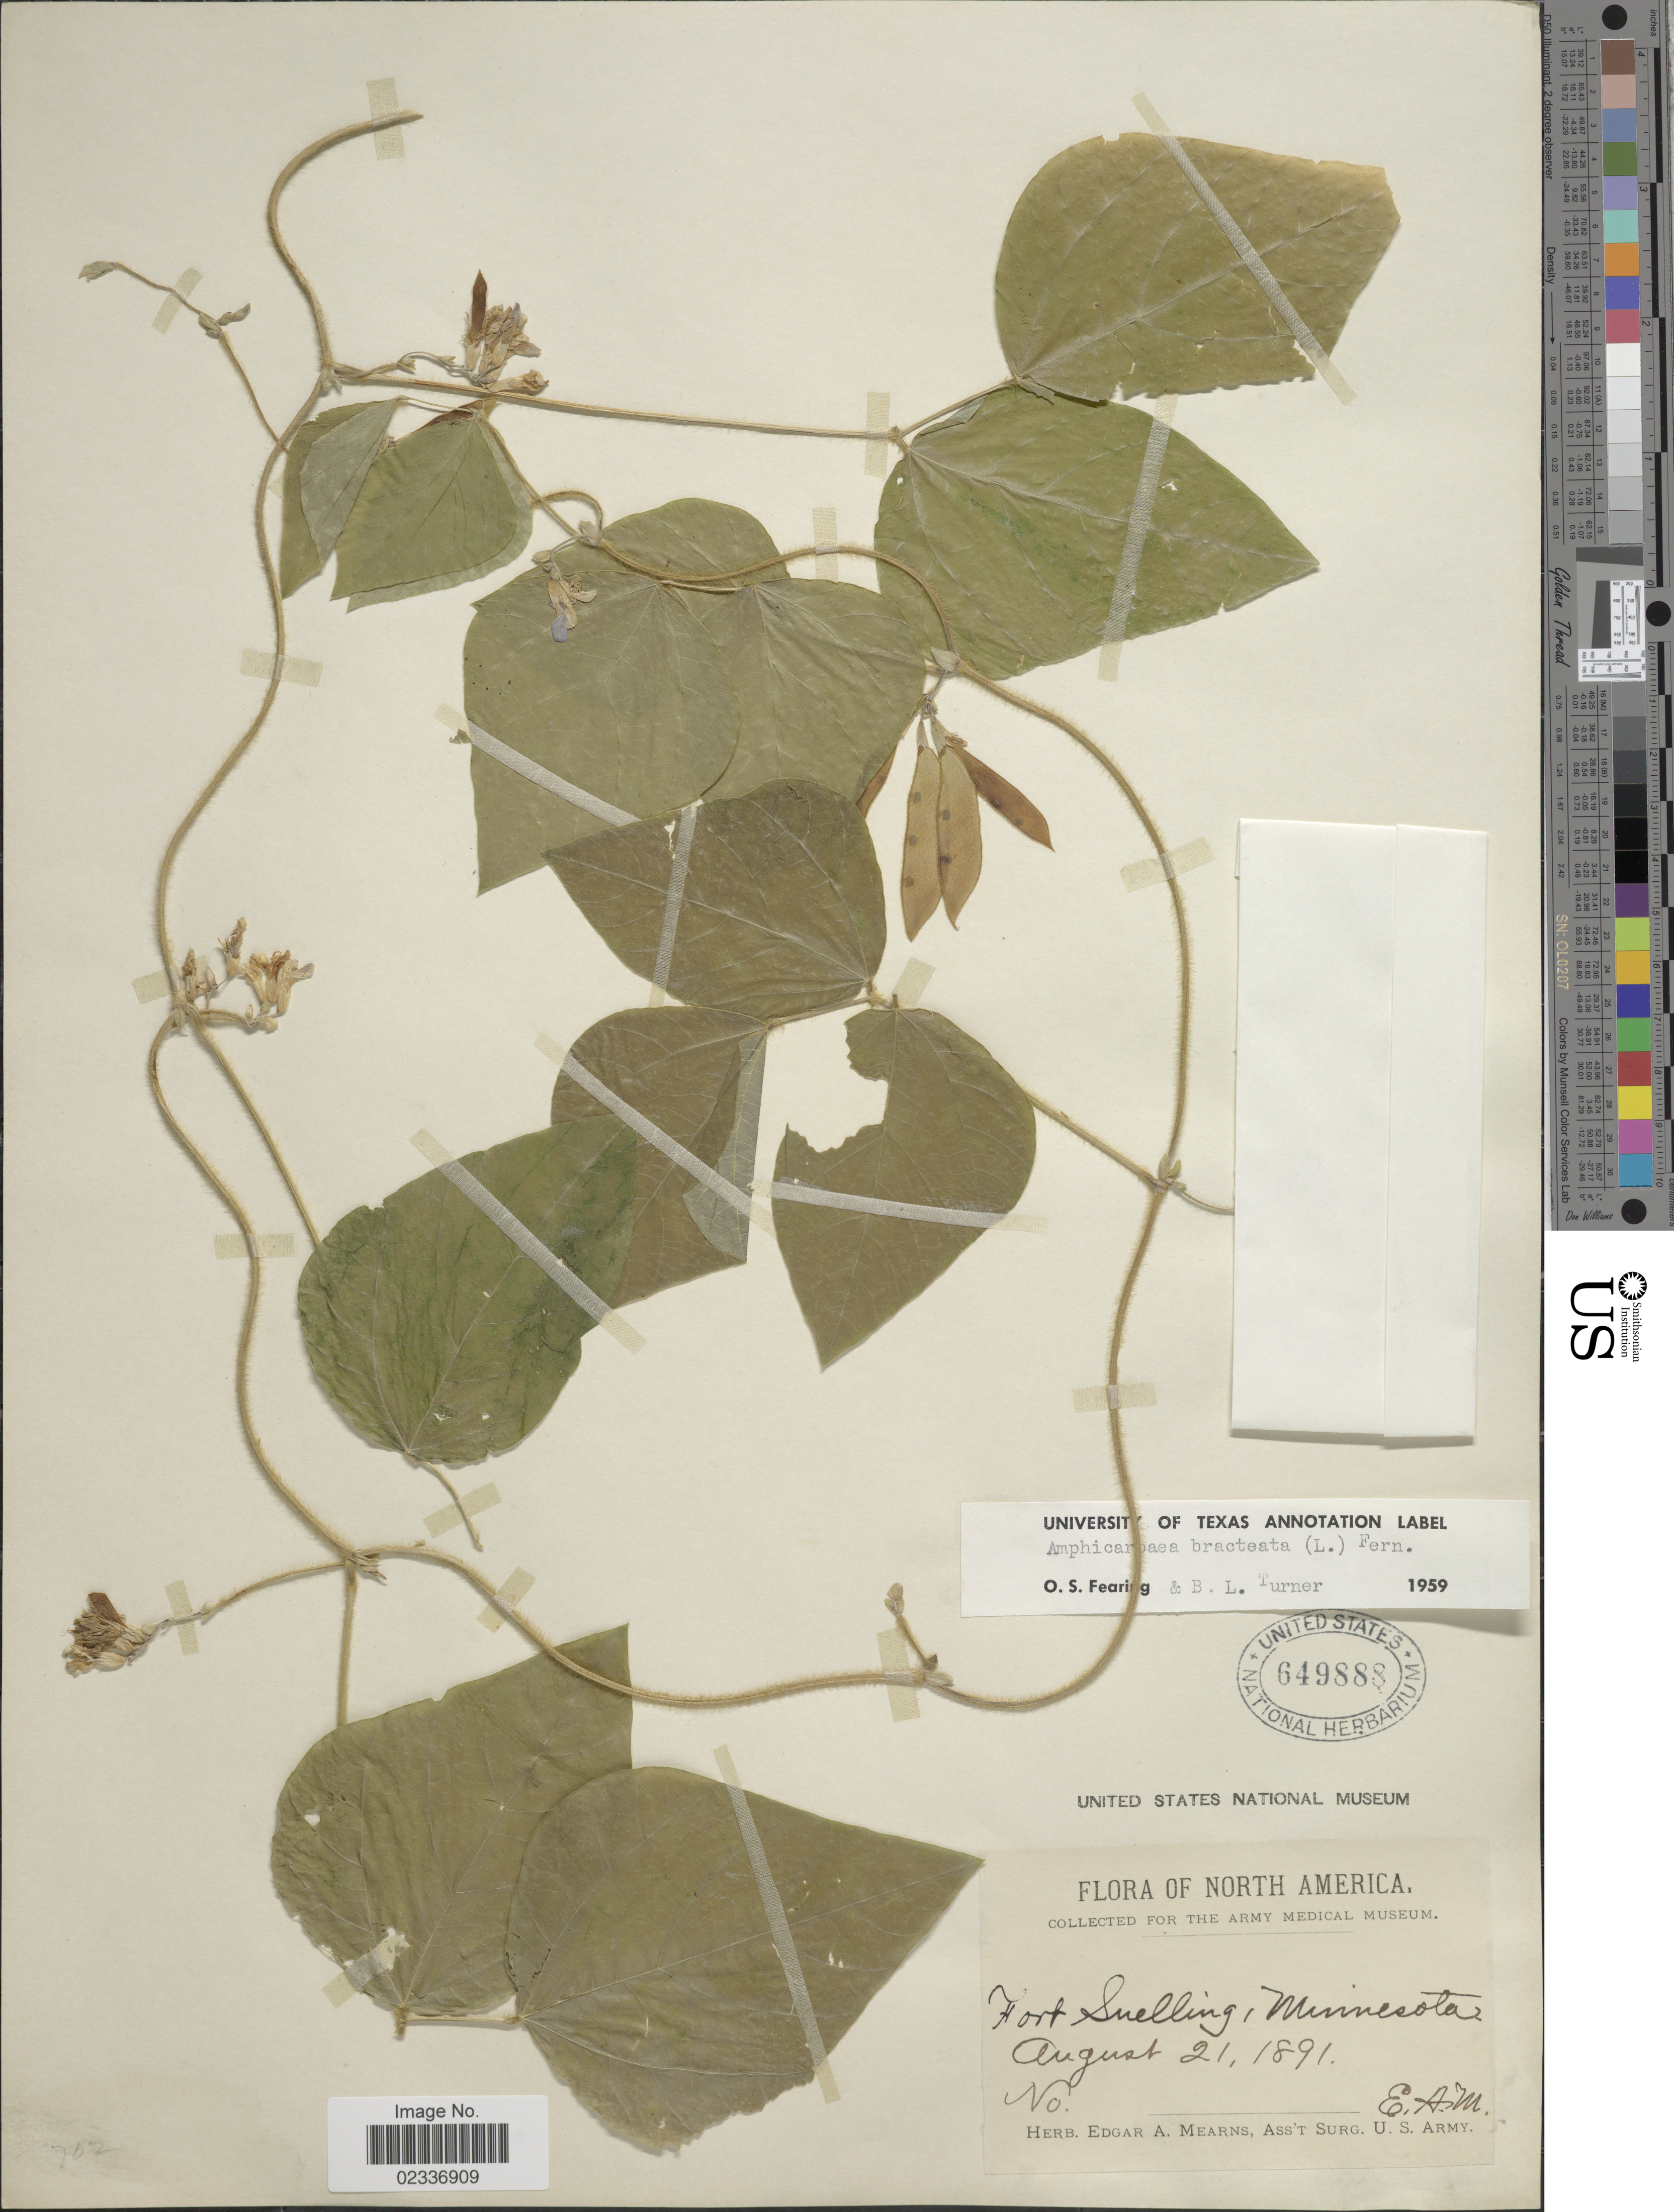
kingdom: Plantae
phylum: Tracheophyta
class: Magnoliopsida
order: Fabales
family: Fabaceae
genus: Amphicarpaea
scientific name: Amphicarpaea bracteata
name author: (L.) Fernald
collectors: E. A. Mearns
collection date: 1891-08-21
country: United States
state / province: Minnesota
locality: Fort Snelling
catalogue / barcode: US 649888